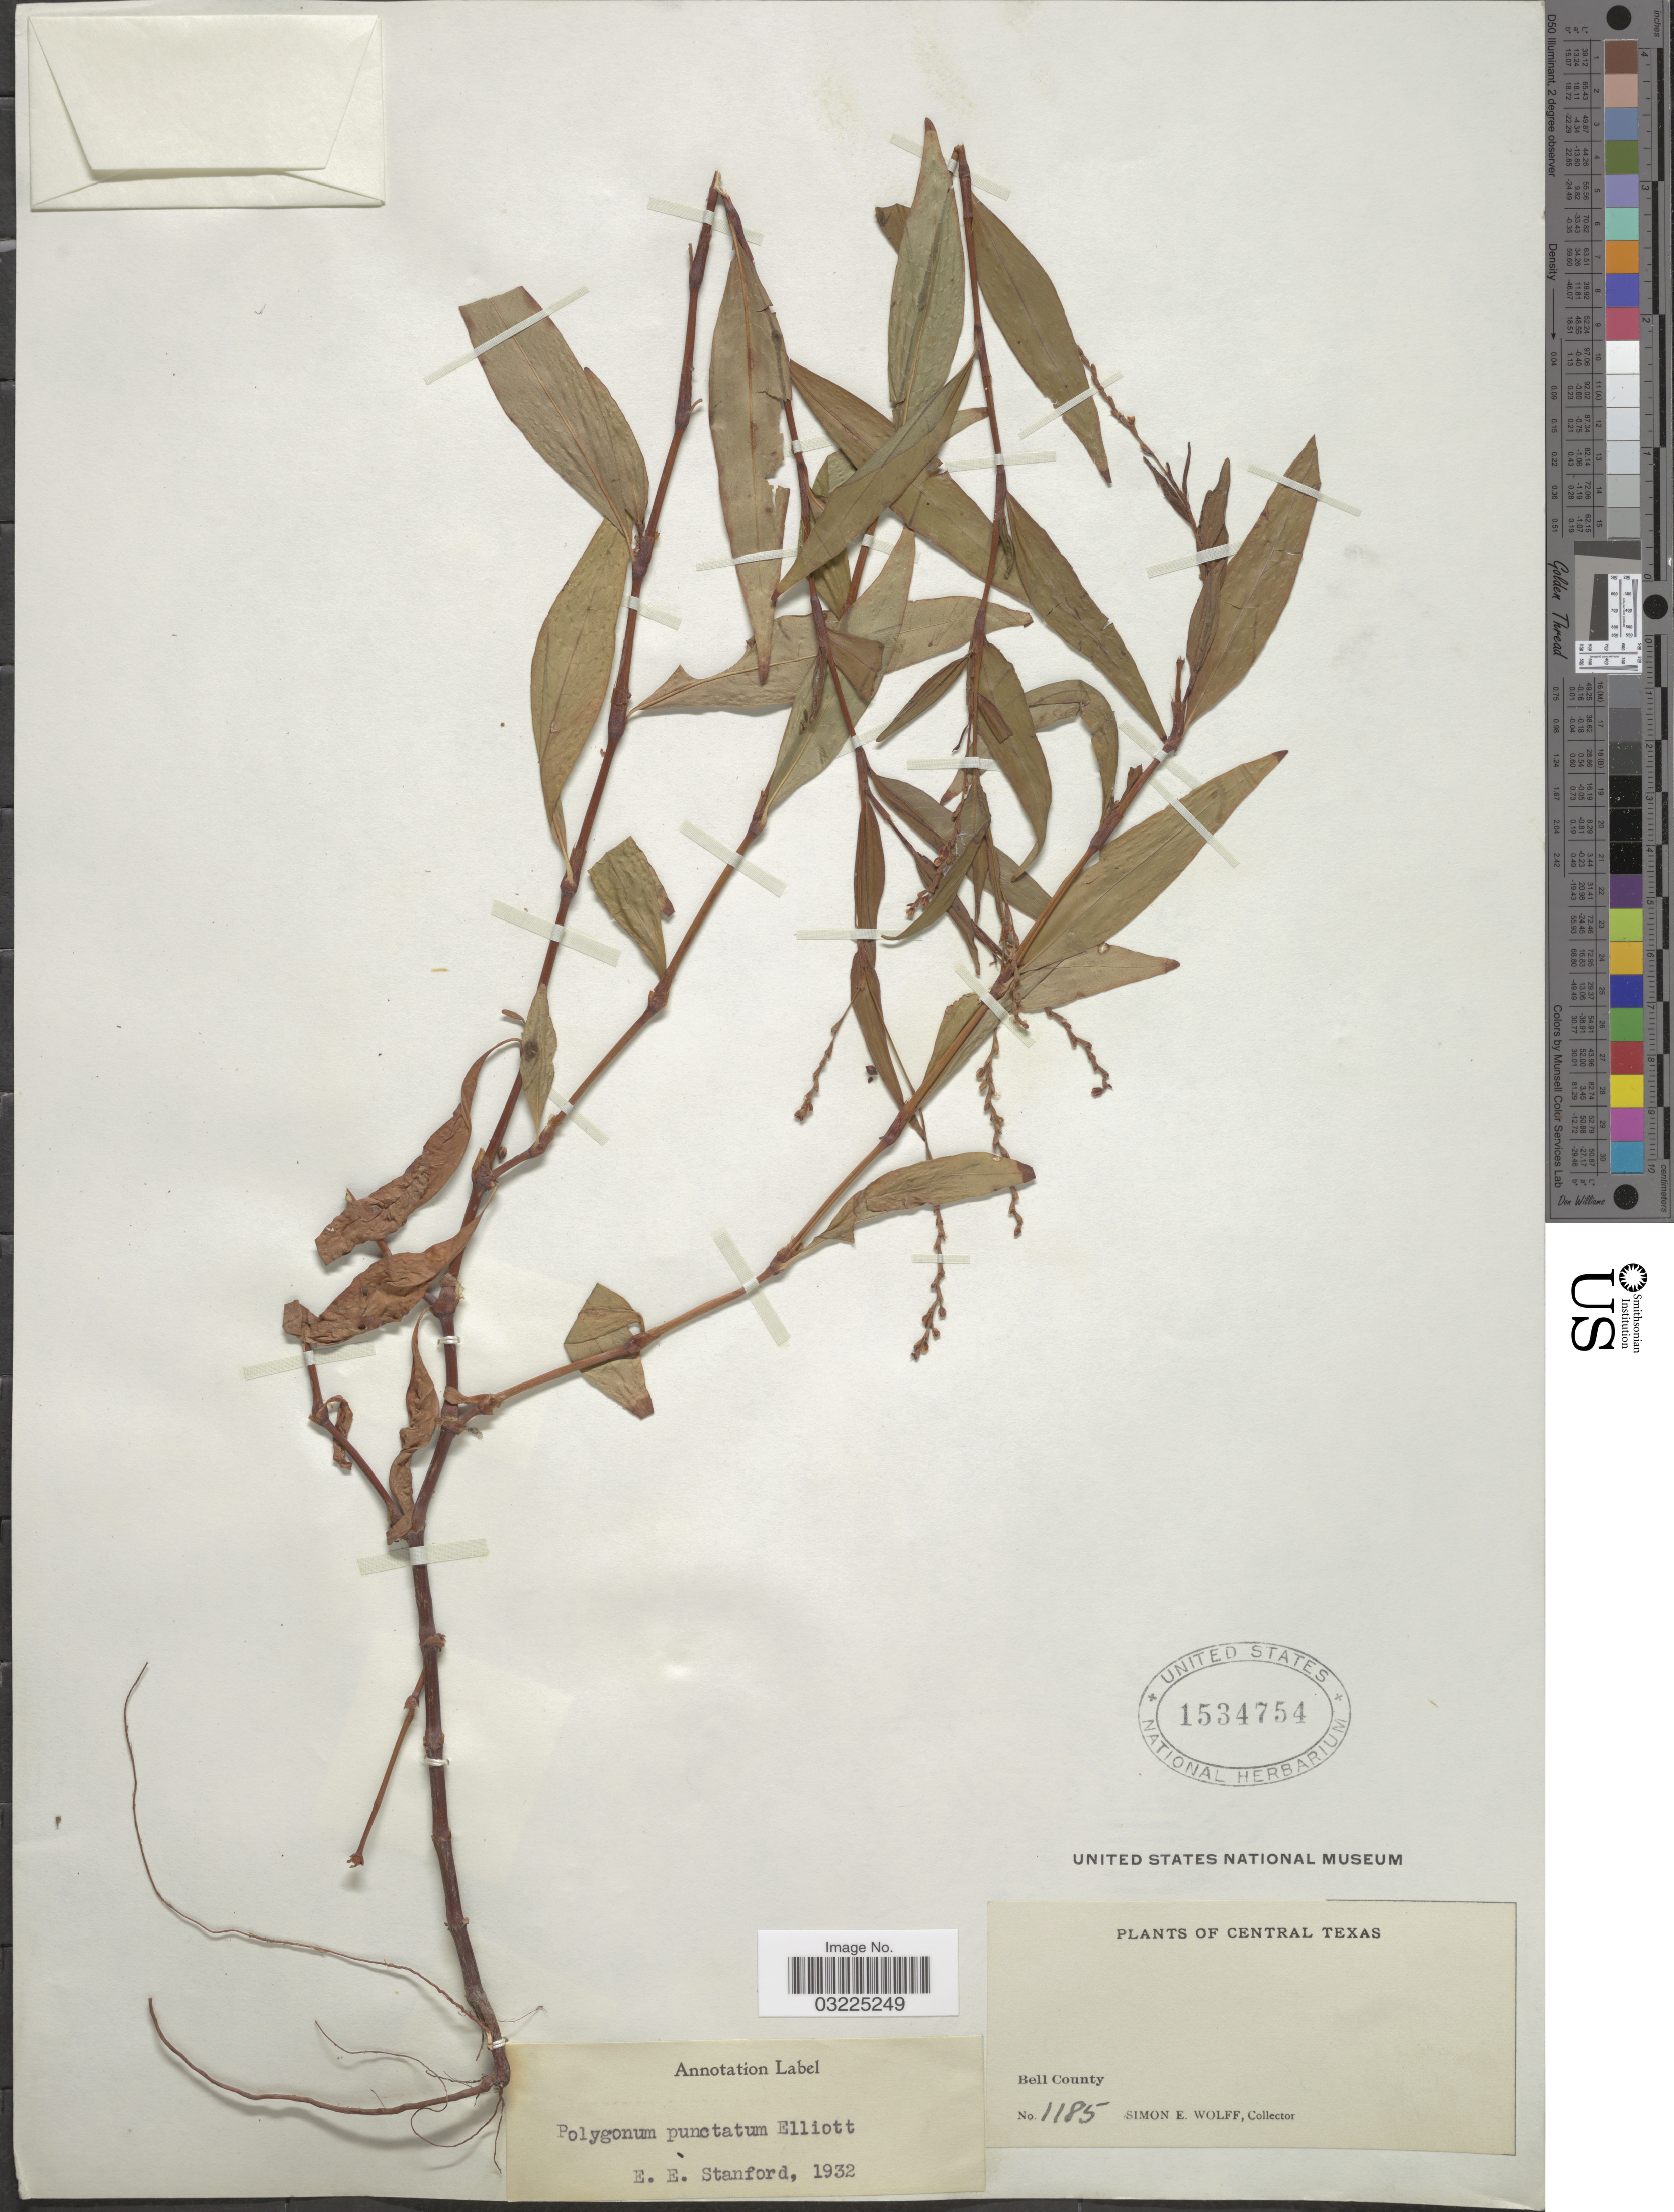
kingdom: Plantae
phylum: Tracheophyta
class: Magnoliopsida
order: Caryophyllales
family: Polygonaceae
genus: Persicaria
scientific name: Persicaria punctata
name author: (Elliott) Small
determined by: Atha, D. E.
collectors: S. E. Wolff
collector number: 1185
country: United States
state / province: Texas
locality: Central Texas. Bell County.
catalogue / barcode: US 1534754